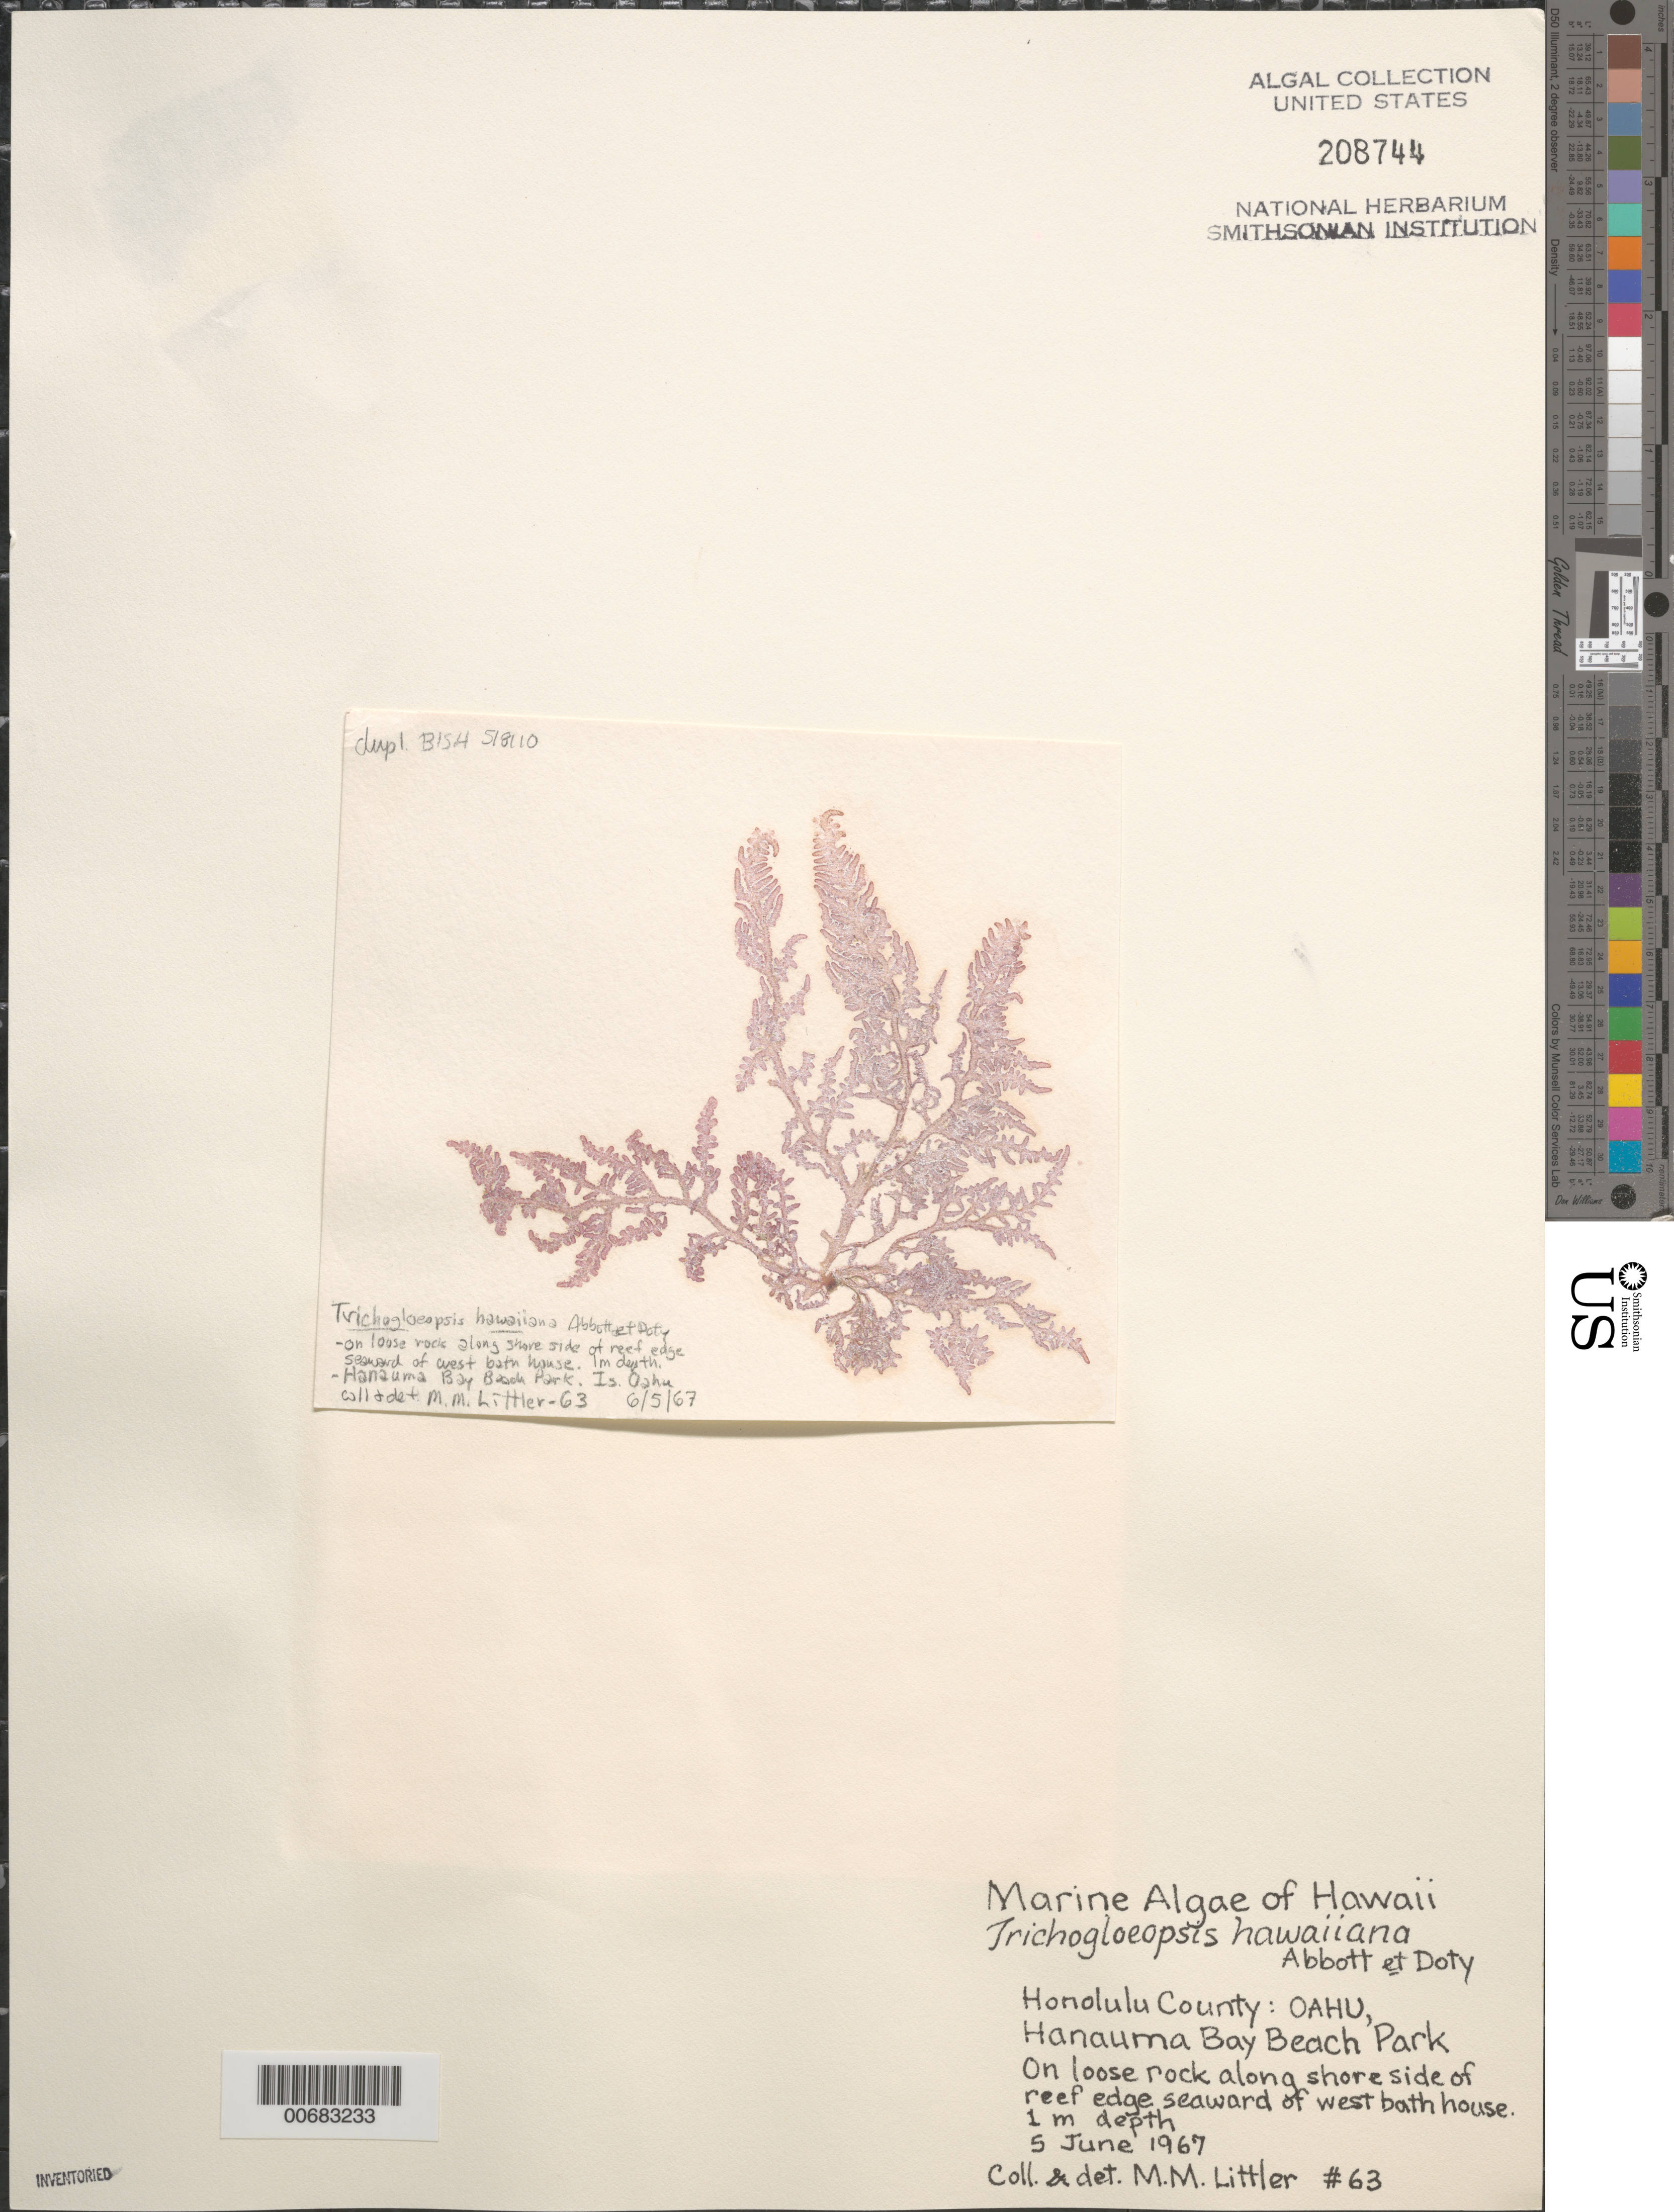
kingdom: Plantae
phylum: Rhodophyta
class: Florideophyceae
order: Nemaliales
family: Liagoraceae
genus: Trichogloeopsis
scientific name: Trichogloeopsis hawaiiana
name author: I.A. Abbott & Doty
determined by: Littler, M. M.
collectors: M. M. Littler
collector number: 63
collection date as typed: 05 Jun 1967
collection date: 1967-06-05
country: United States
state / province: Hawaii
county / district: Honolulu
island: Oahu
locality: Hanauma Bay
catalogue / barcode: US 208744